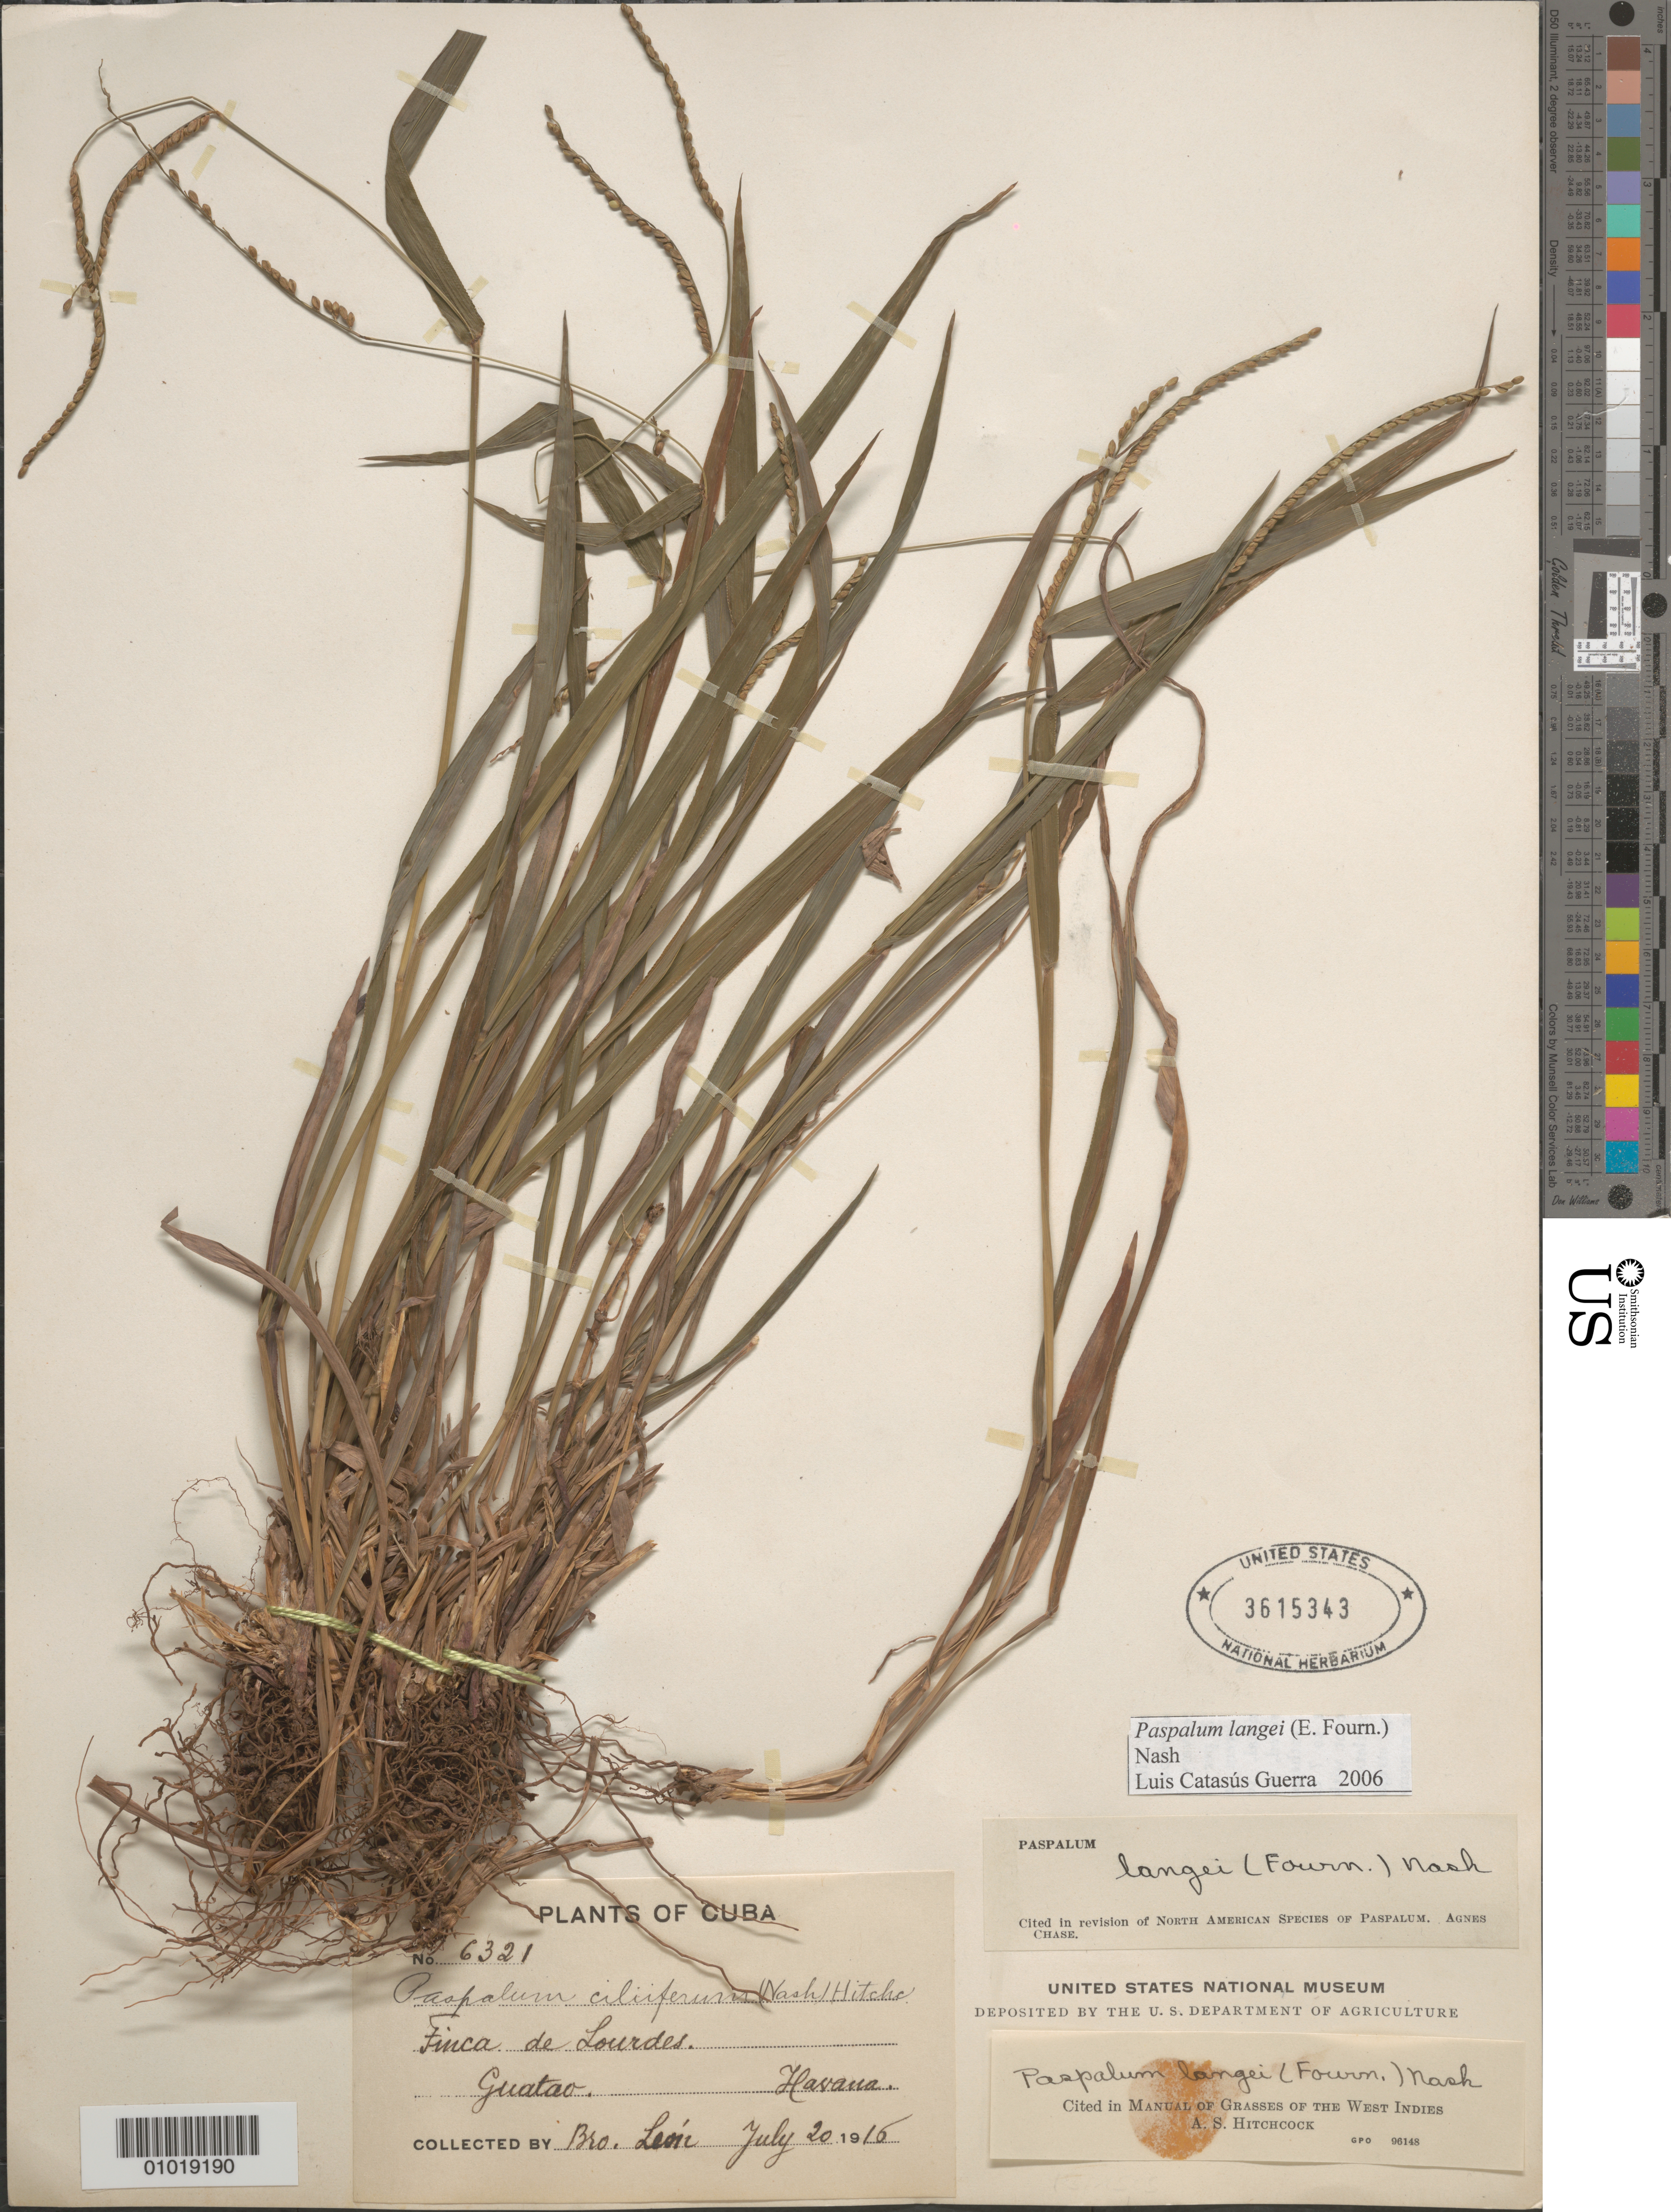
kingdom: Plantae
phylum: Tracheophyta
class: Liliopsida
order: Poales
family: Poaceae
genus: Paspalum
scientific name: Paspalum langei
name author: (E. Fourn.) Nash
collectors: Bro. León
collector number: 6321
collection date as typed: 20 Jul 1916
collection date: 1916-07-20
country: Cuba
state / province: La Habana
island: Cuba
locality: Finca de Lourdes, Guatao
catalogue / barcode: US 3615343